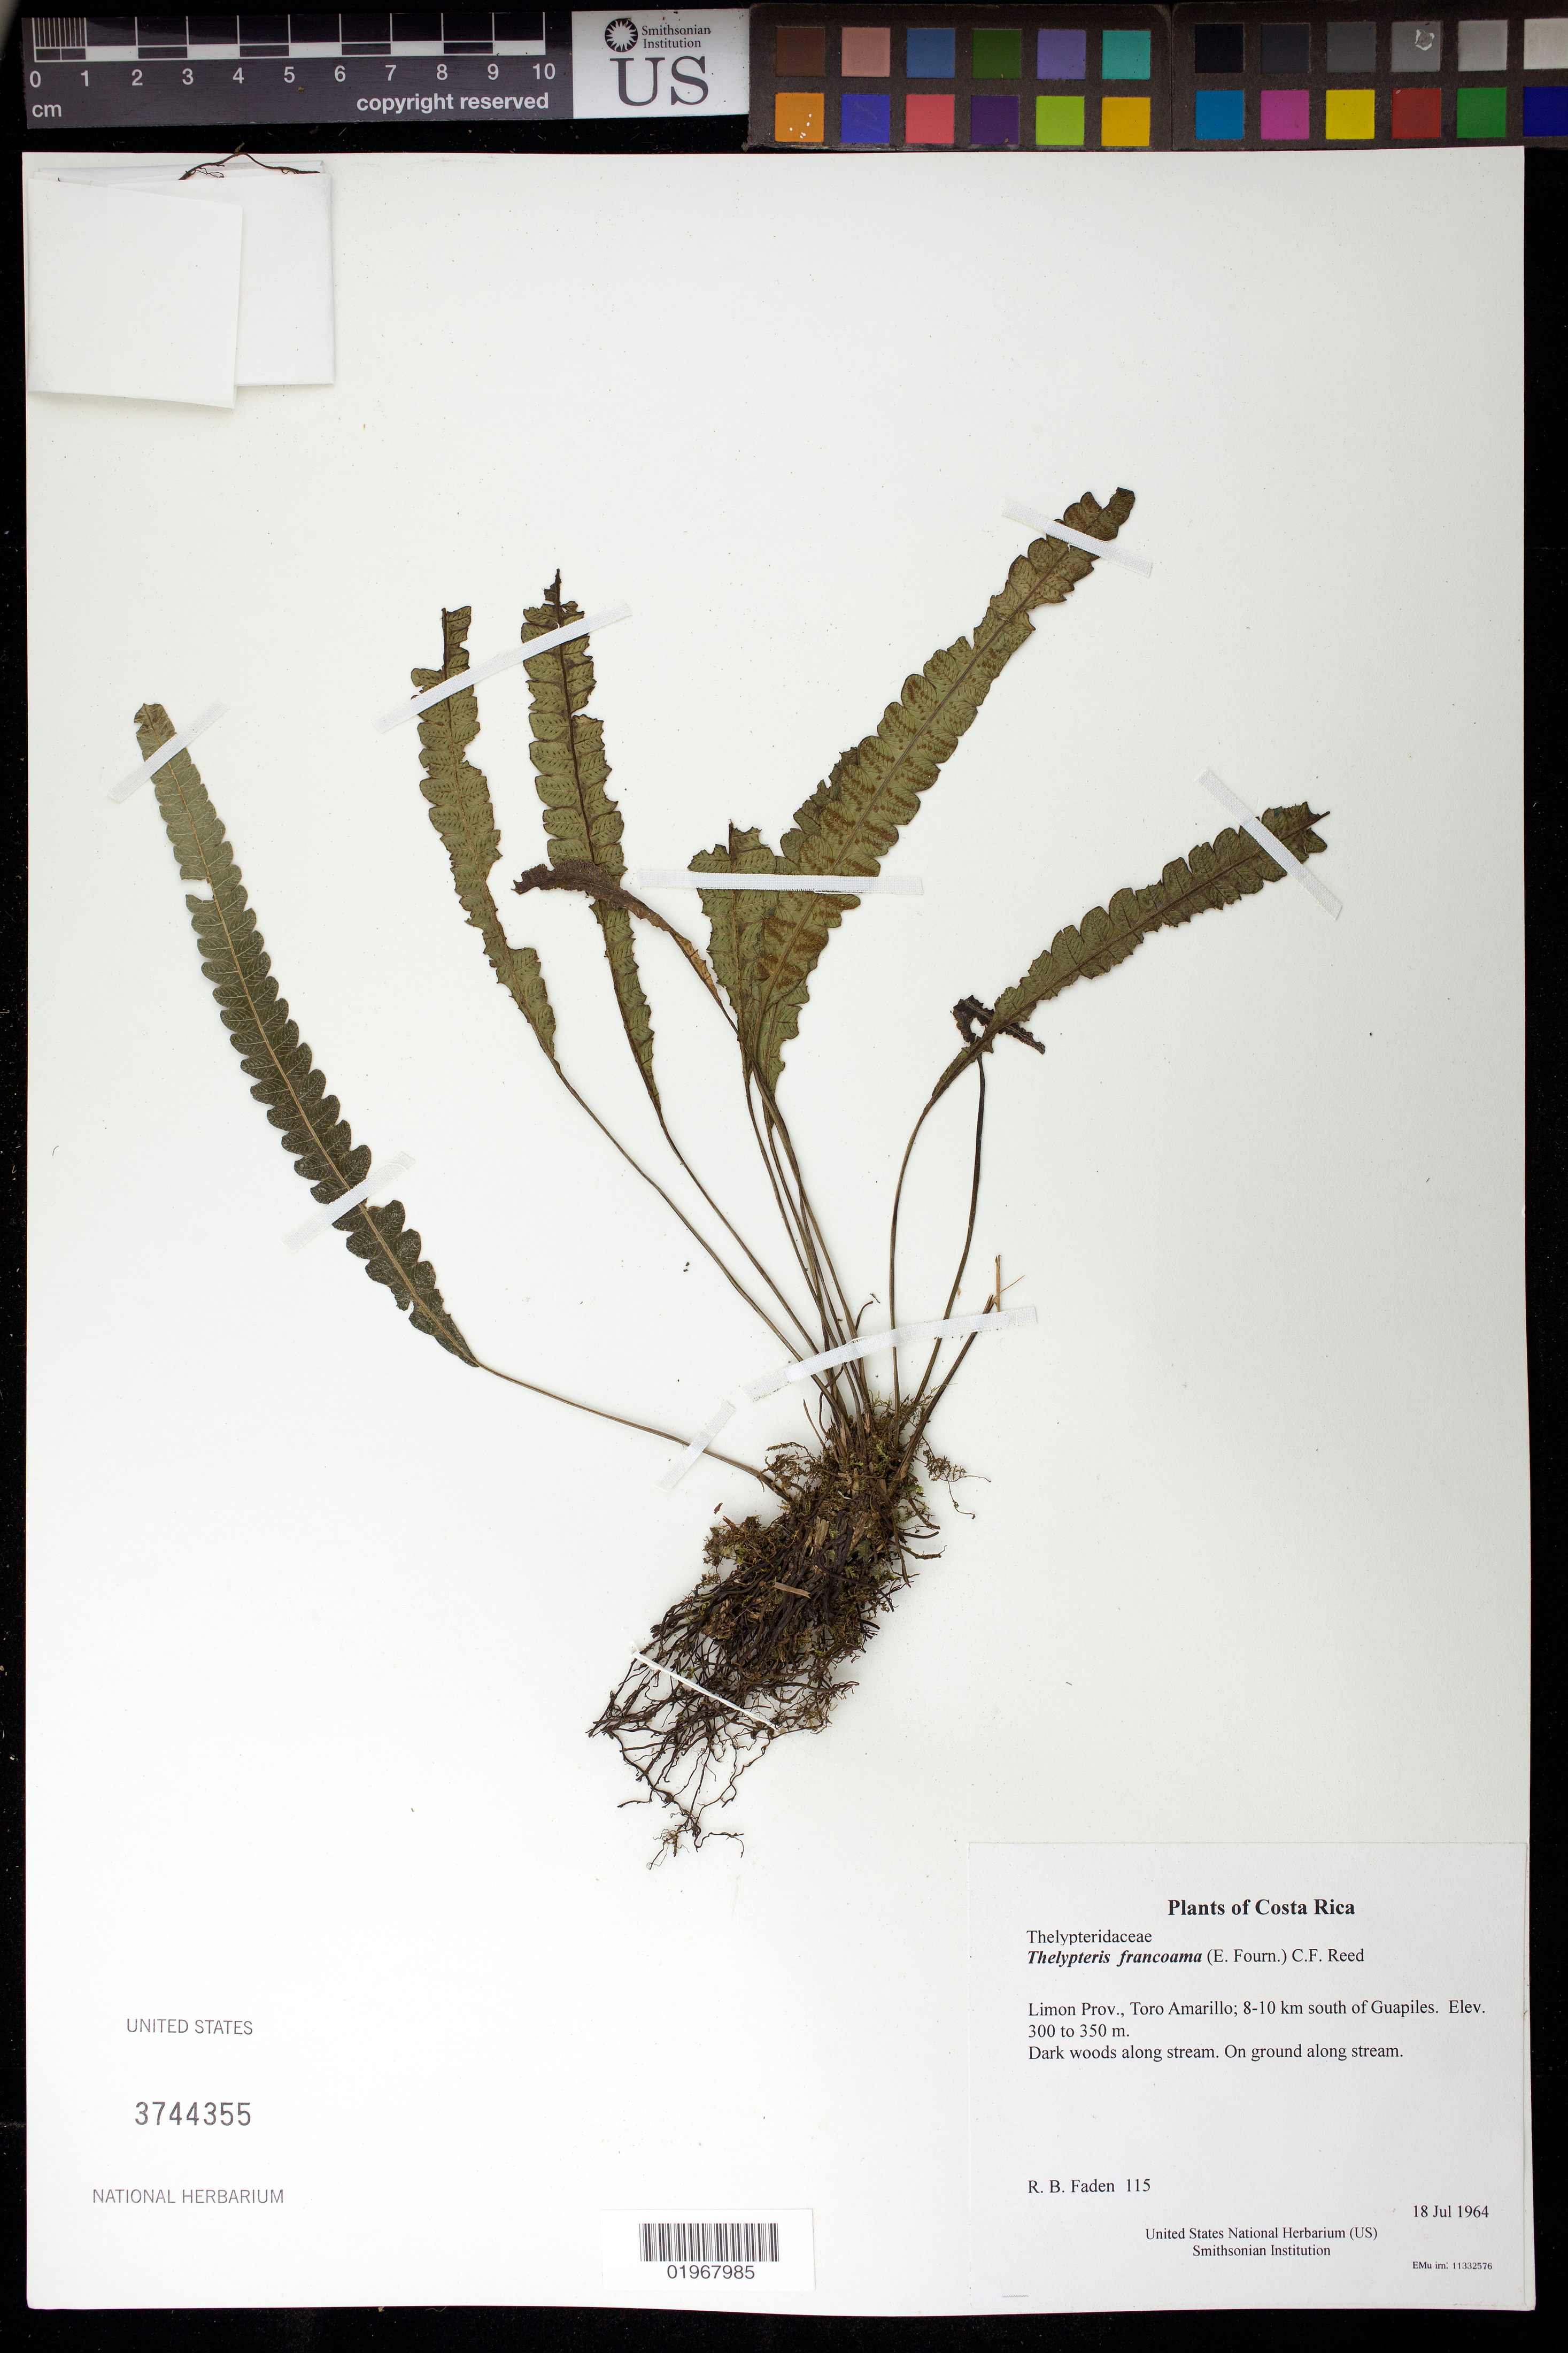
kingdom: Plantae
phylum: Tracheophyta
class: Polypodiopsida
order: Polypodiales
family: Thelypteridaceae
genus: Thelypteris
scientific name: Thelypteris francoama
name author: (E. Fourn.) C.F. Reed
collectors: R. B. Faden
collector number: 115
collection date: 1964-07-18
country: Costa Rica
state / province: Limon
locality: Toro Amarillo; 8-10 km south of Guapiles.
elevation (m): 300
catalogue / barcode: US 3744355